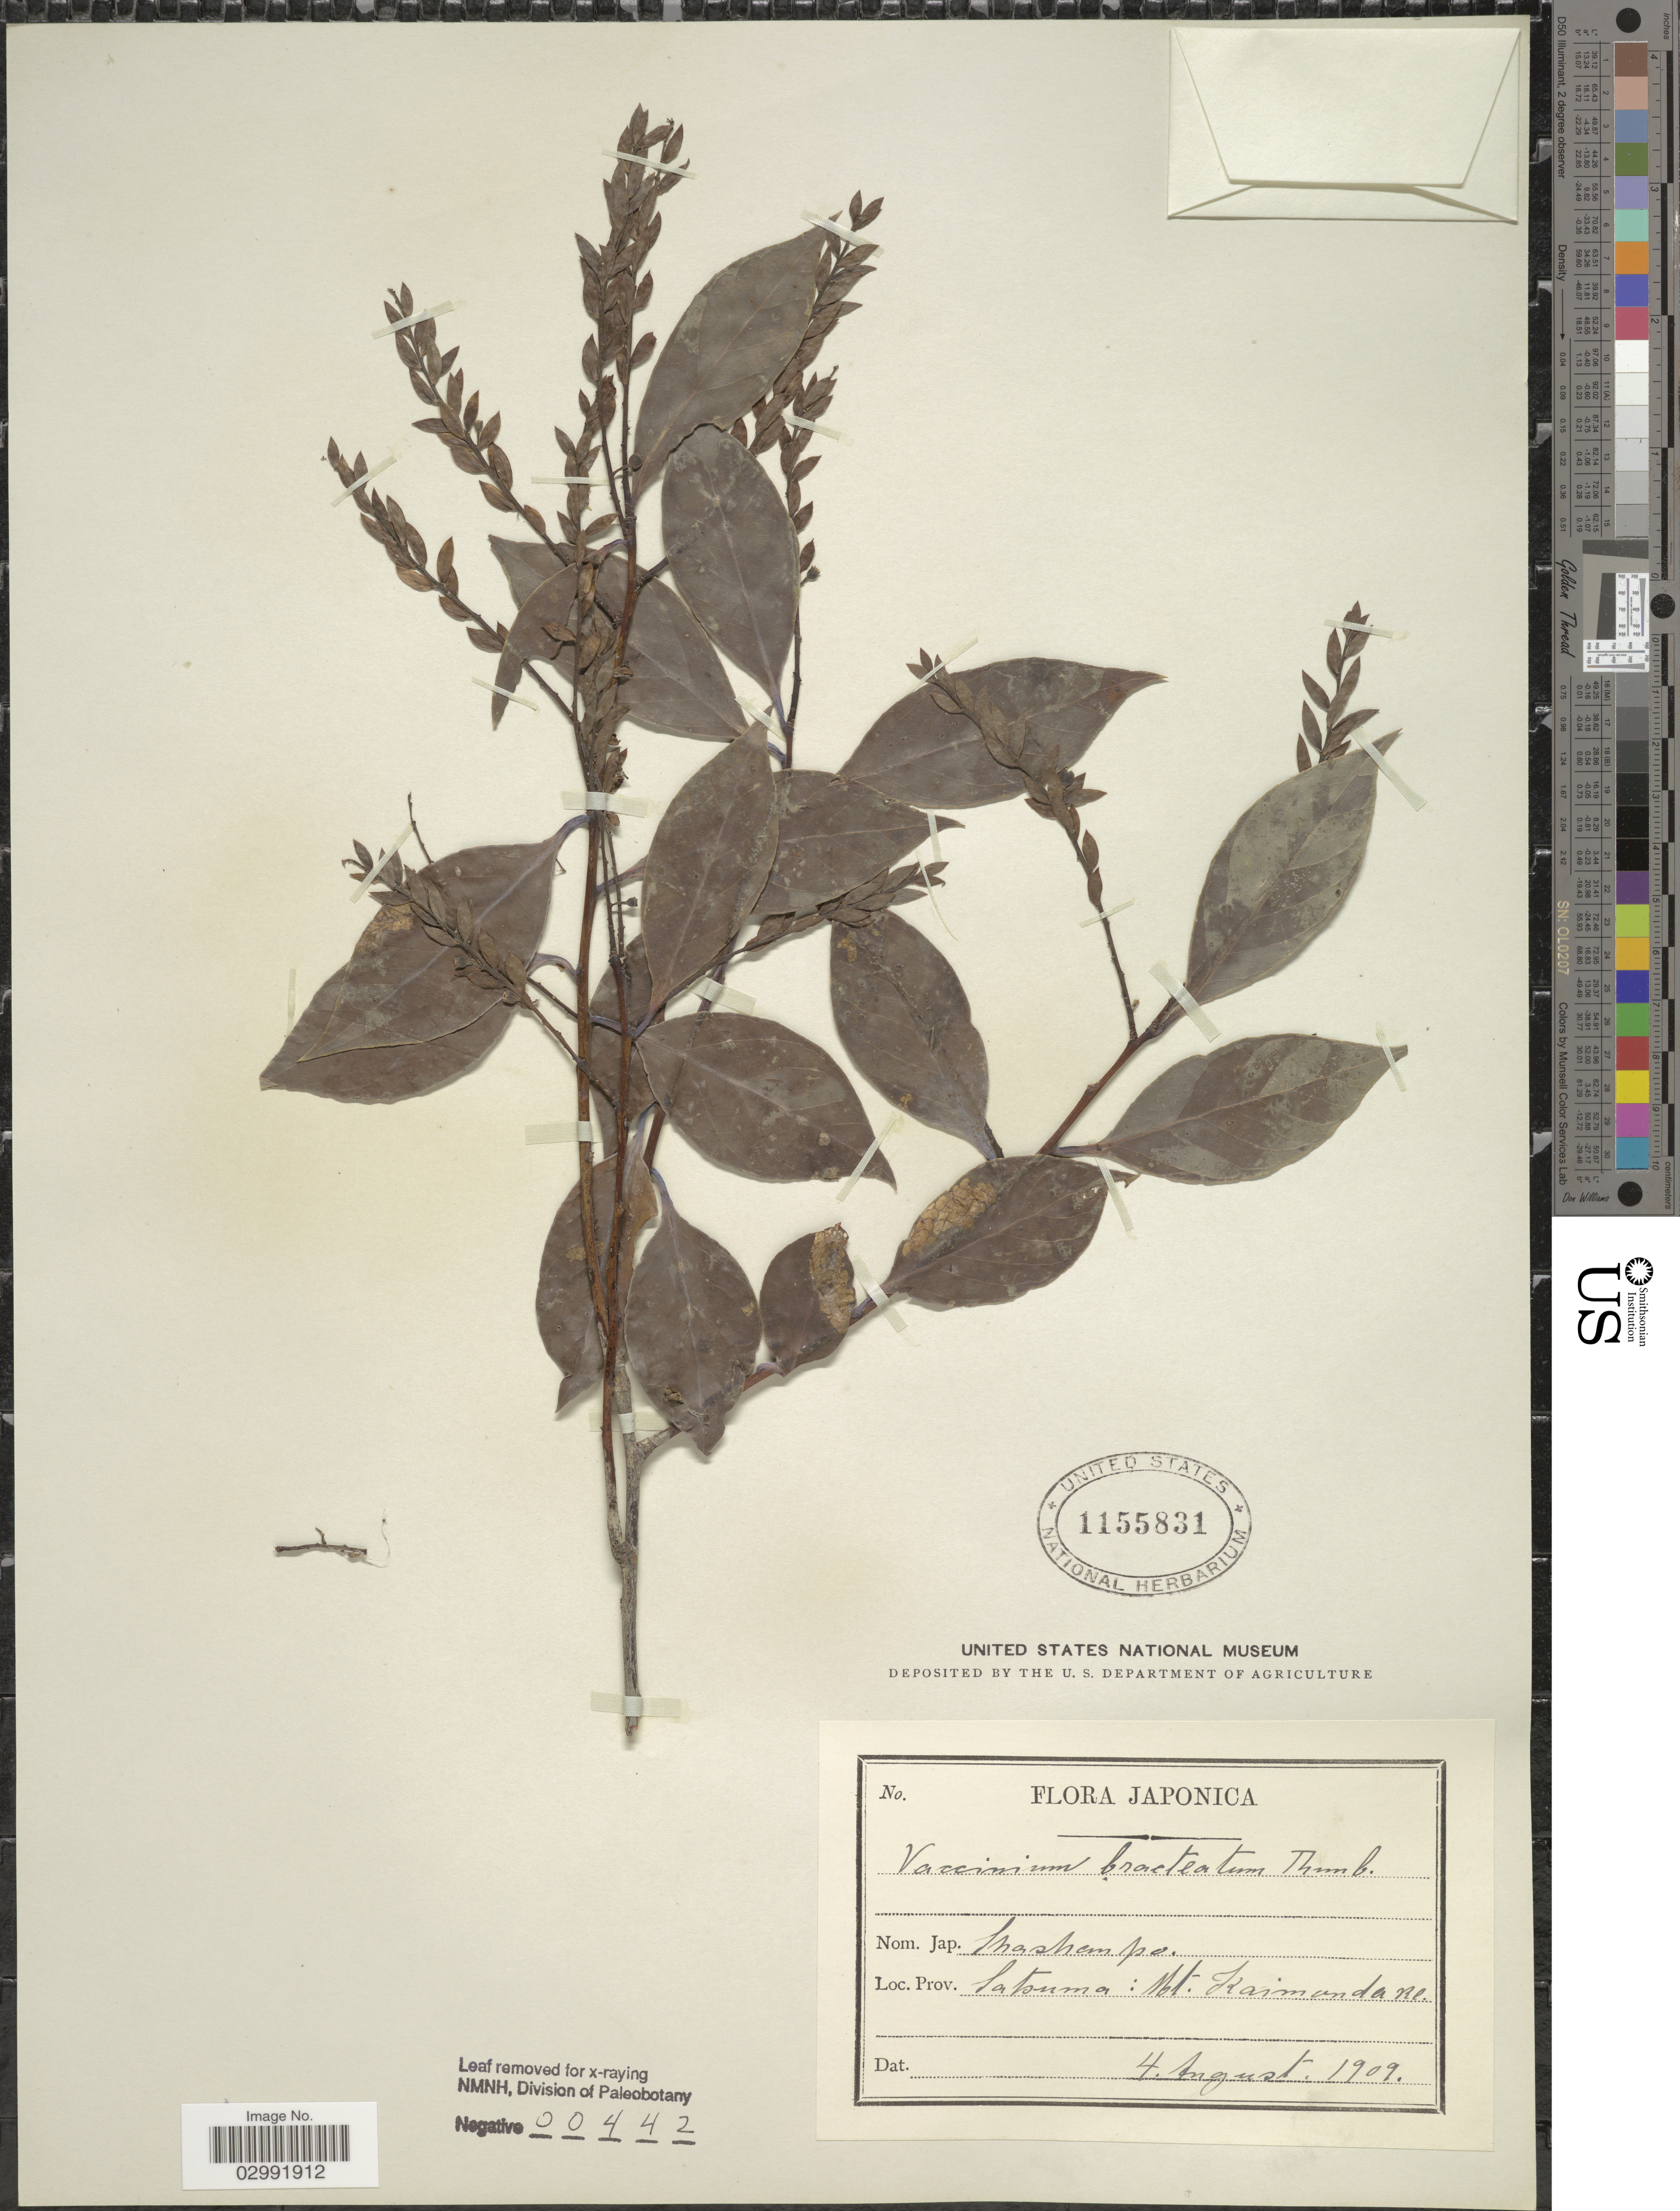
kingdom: Plantae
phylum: Tracheophyta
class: Magnoliopsida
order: Ericales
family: Ericaceae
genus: Vaccinium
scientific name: Vaccinium bracteatum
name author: Thunb.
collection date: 1909-08-04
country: Japan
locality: Satsuma: Mt. Kaimondake.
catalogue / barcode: US 1155831